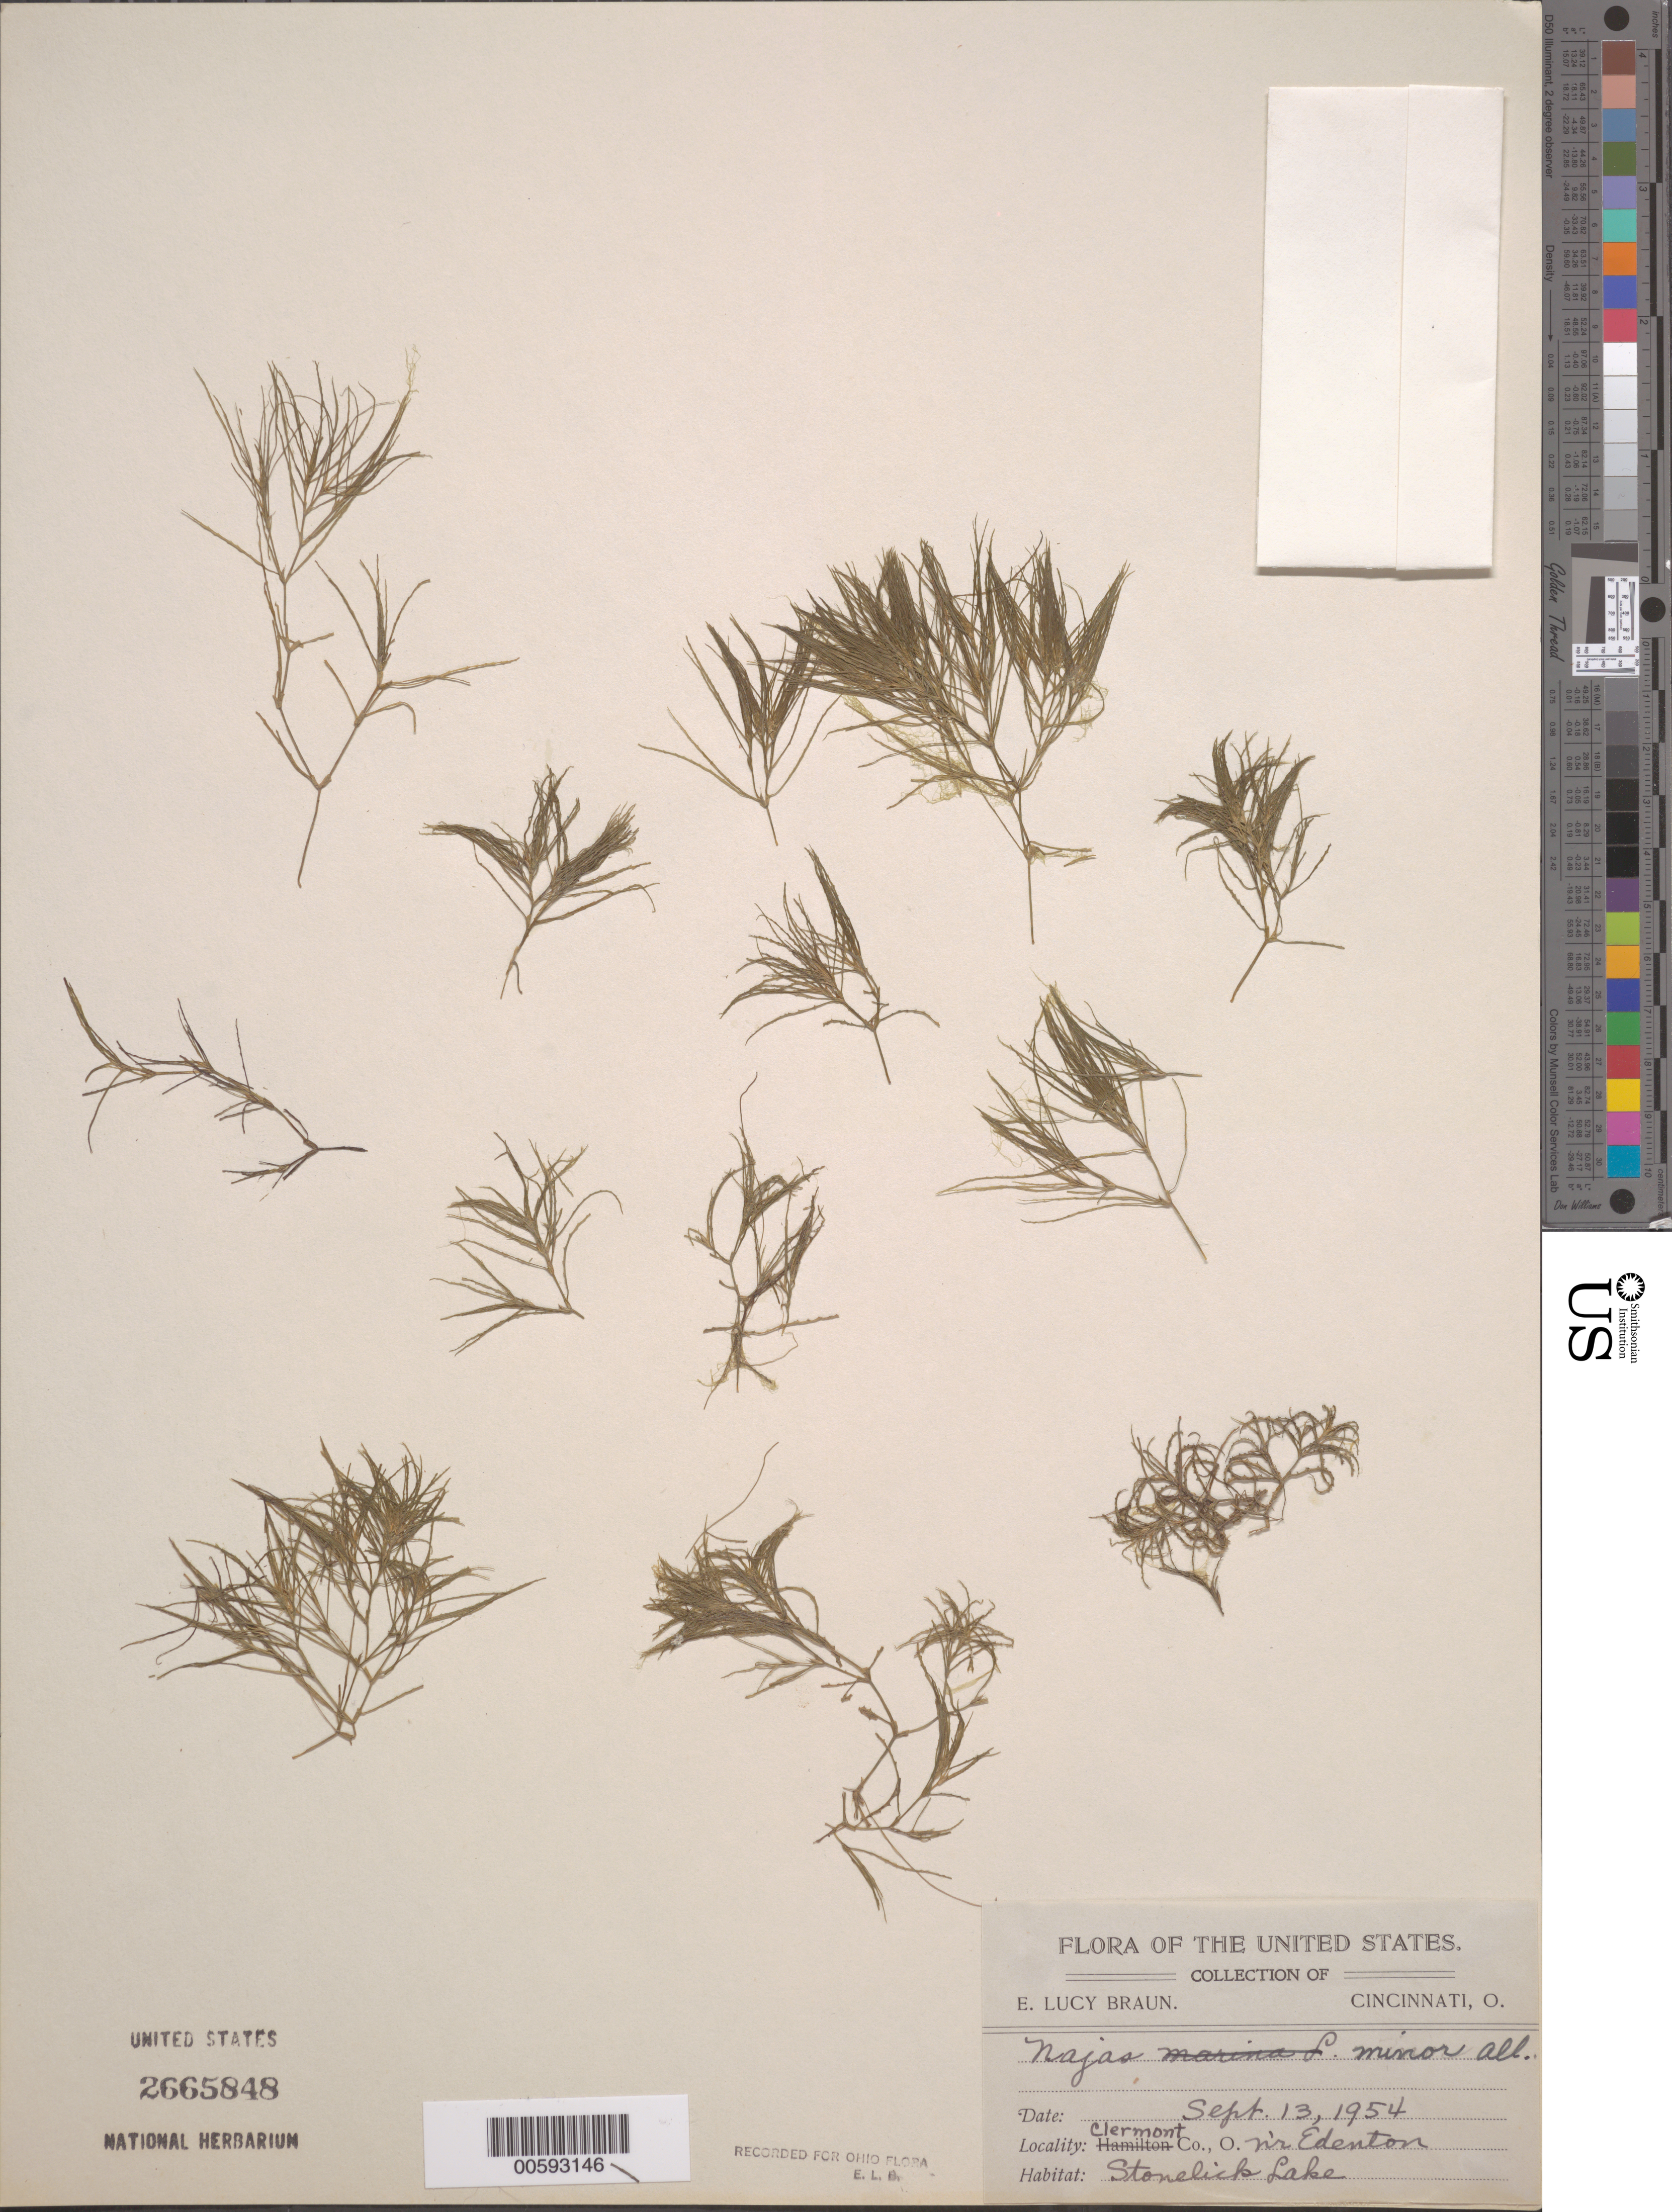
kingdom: Plantae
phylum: Tracheophyta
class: Liliopsida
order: Alismatales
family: Hydrocharitaceae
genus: Najas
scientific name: Najas minor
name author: All.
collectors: E. L. Braun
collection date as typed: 13 Sep 1954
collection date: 1954-09-13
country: United States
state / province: Ohio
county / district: Clermont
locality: Near Edenton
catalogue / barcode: US 2665848